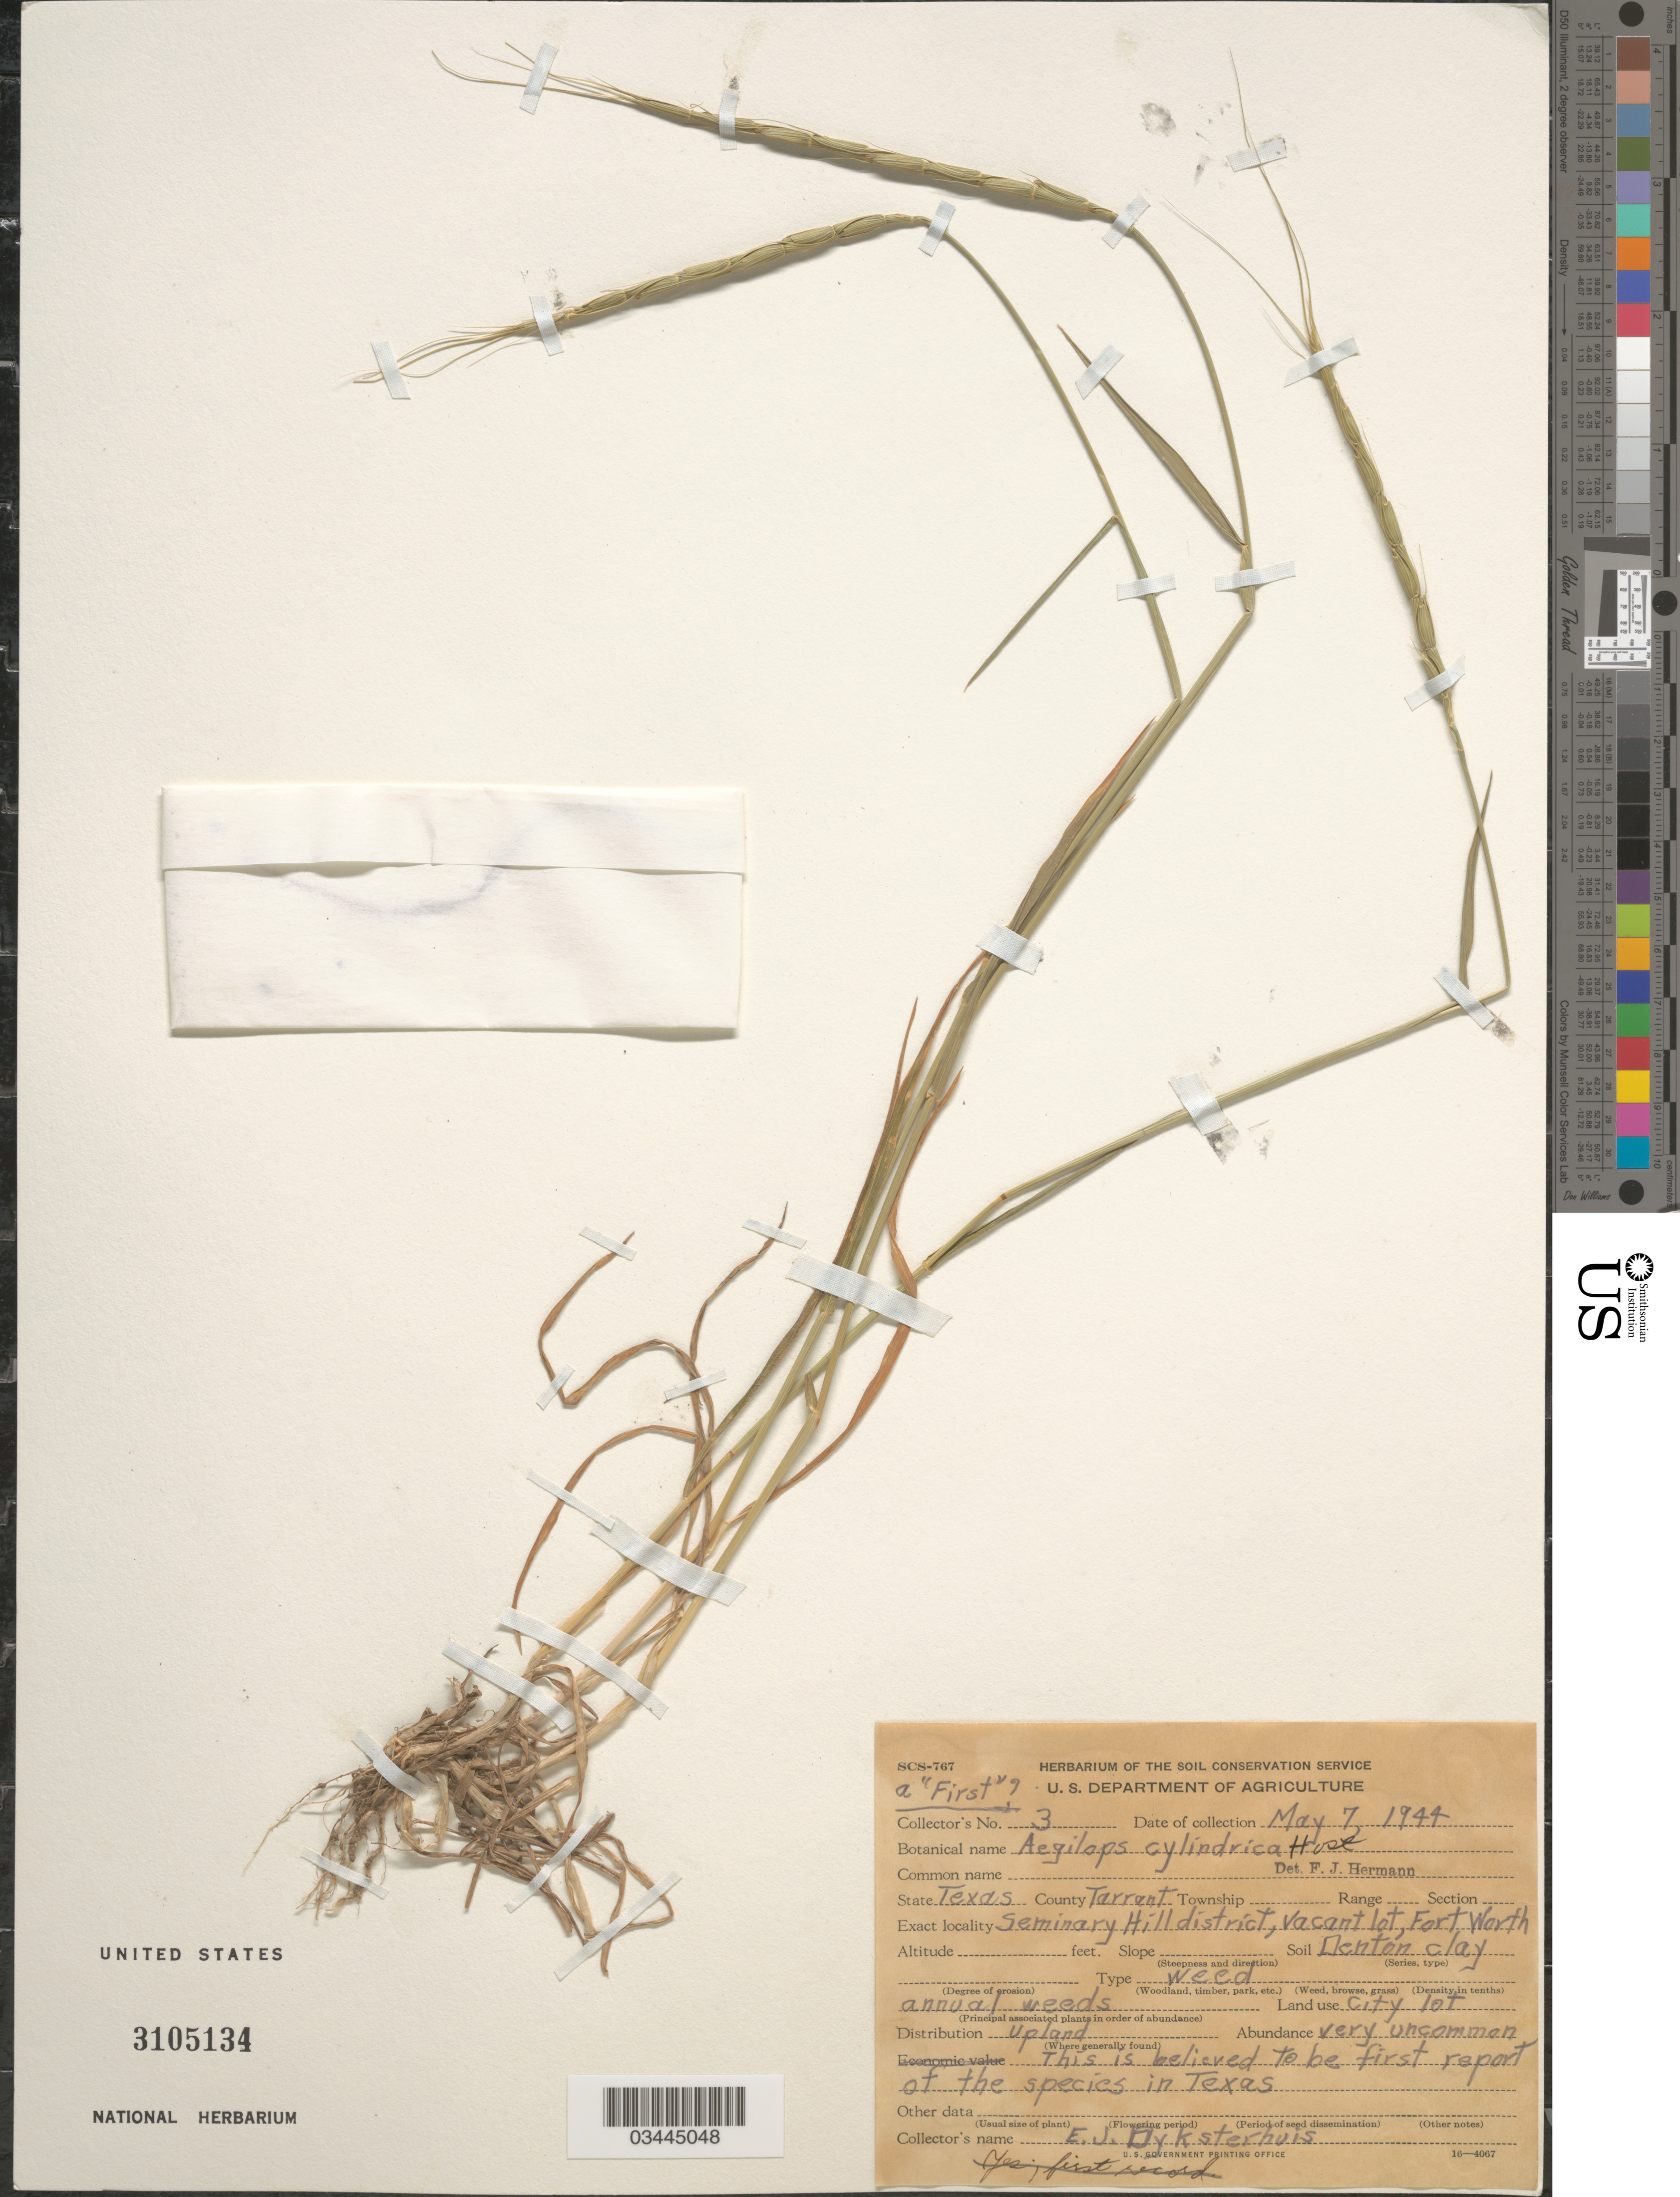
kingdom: Plantae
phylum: Tracheophyta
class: Liliopsida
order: Poales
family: Poaceae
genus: Aegilops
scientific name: Aegilops cylindrica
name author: Host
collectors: E. Dyksterhuis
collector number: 3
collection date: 1944-05-07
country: United States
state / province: Texas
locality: County Tarrent. Seminary Hill district, vacant lot, Fort Worth.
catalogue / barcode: US 3105134